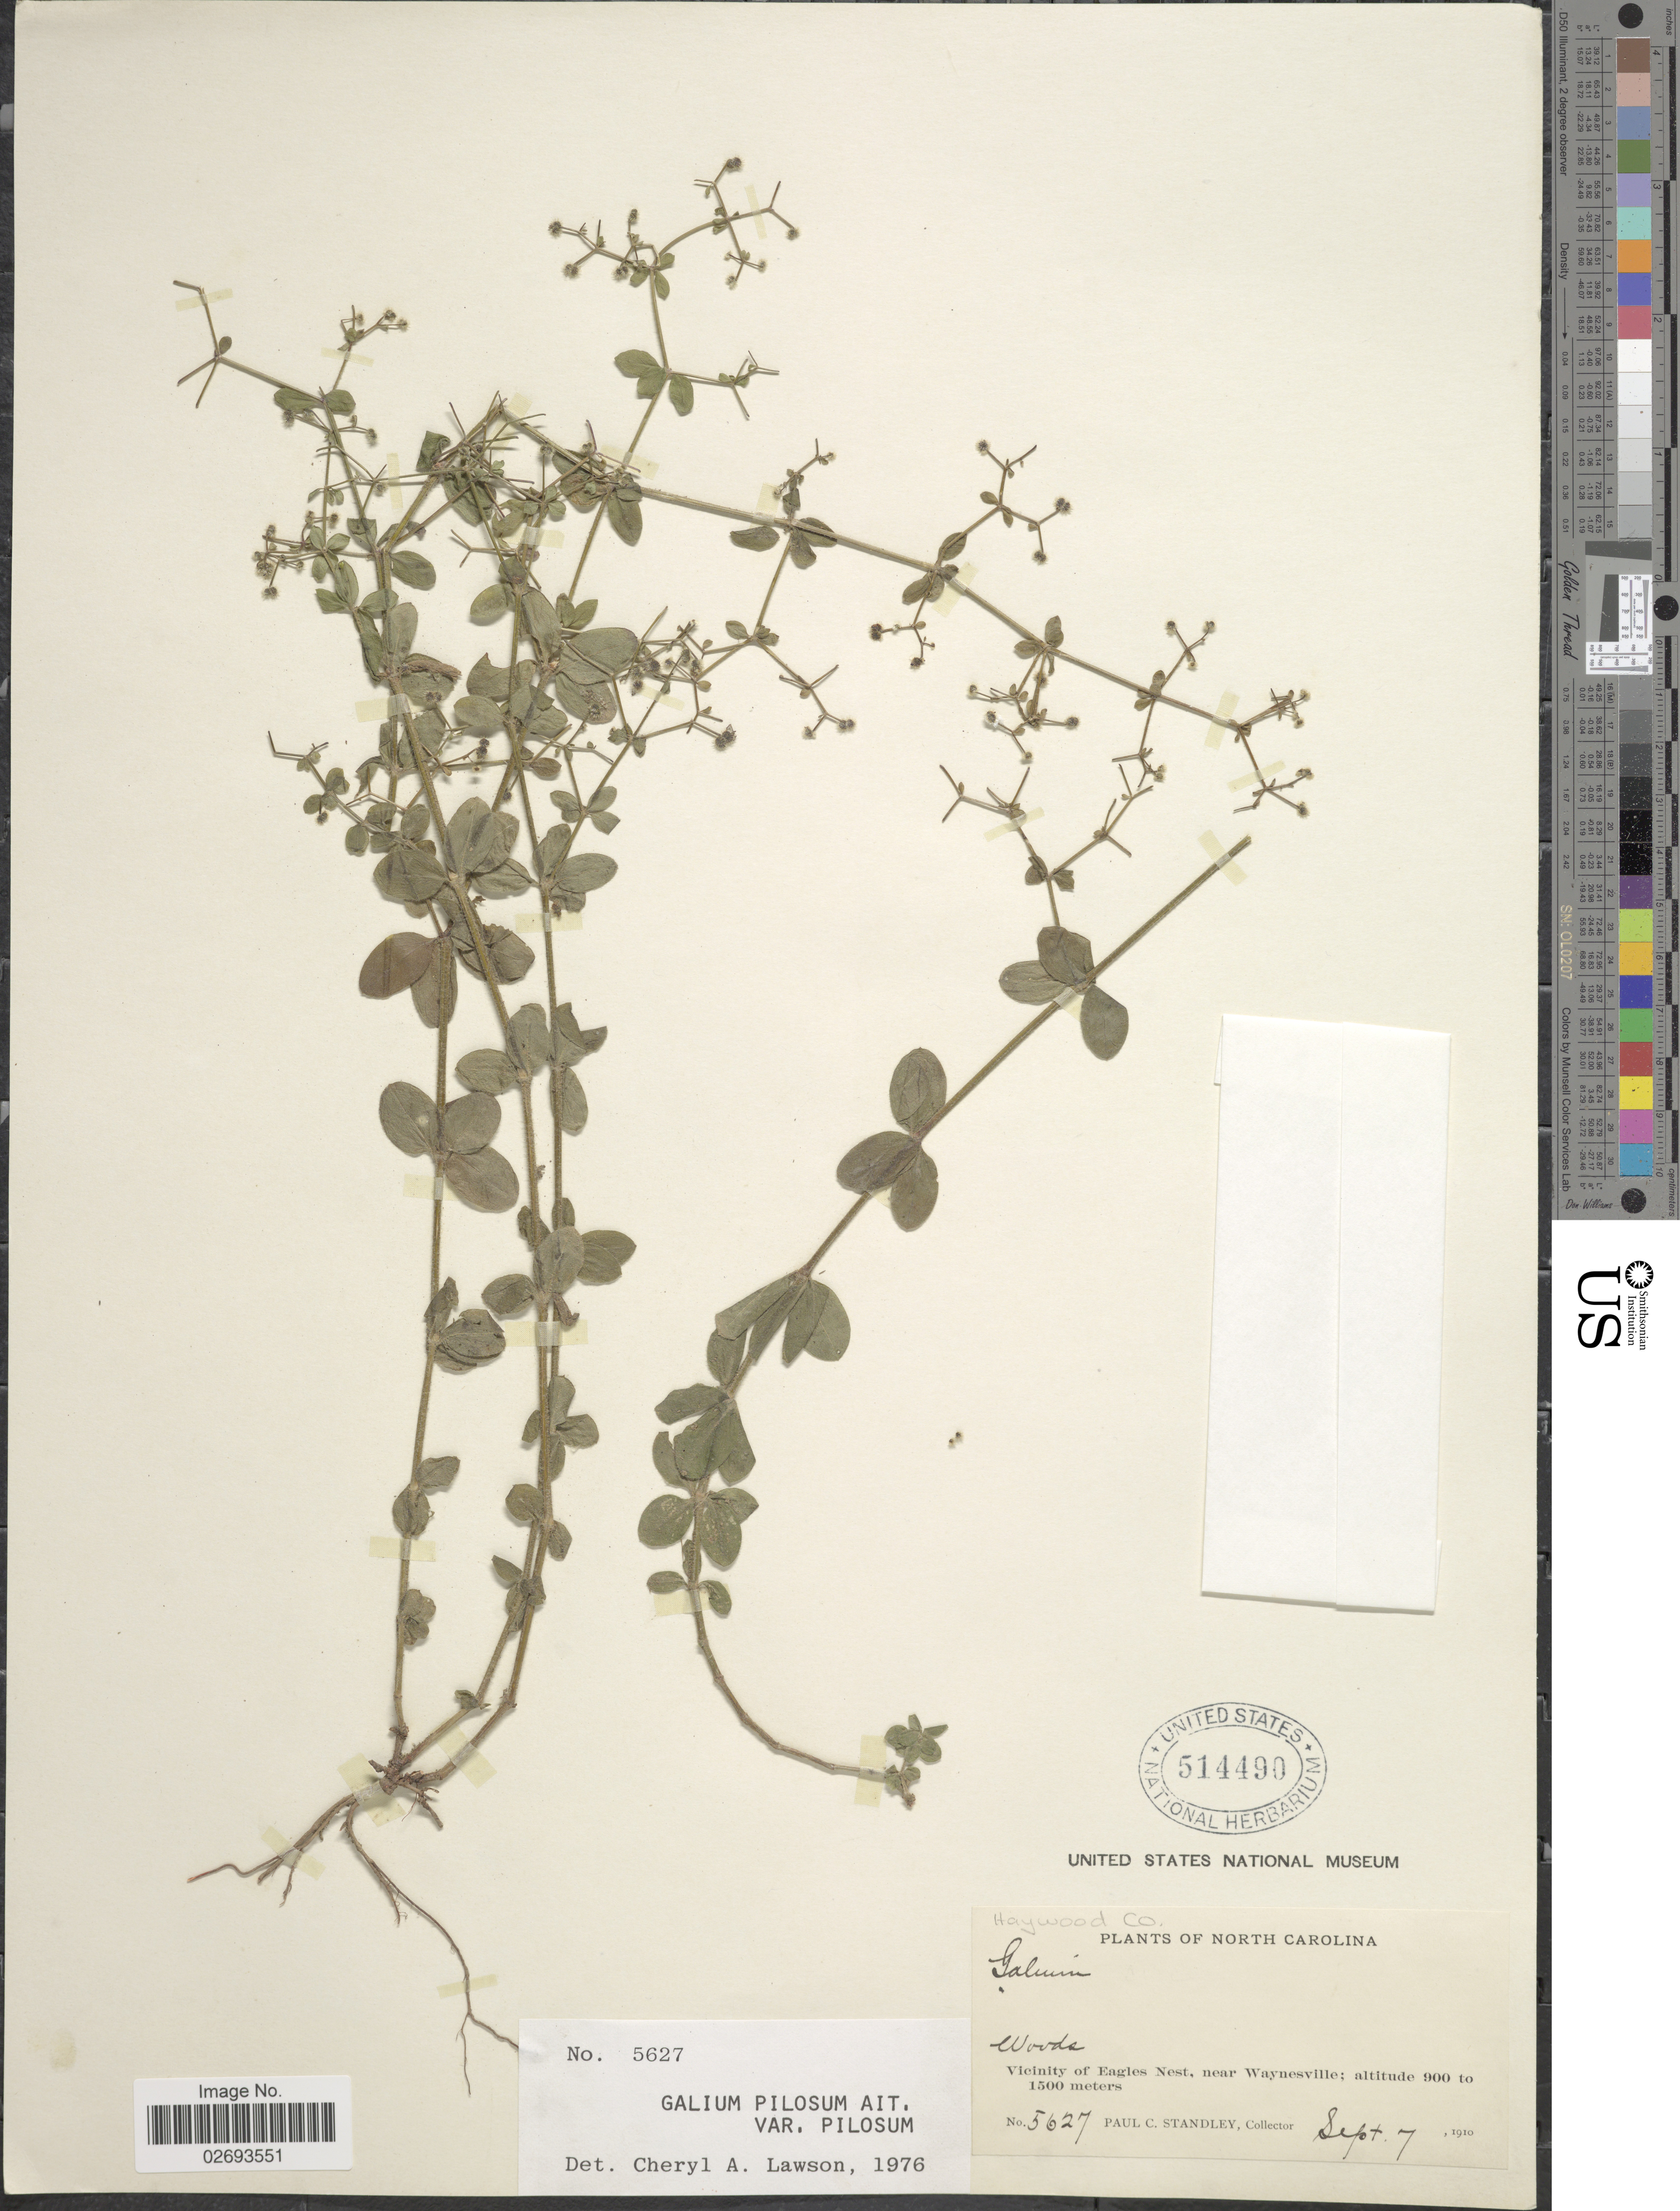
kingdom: Plantae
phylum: Tracheophyta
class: Magnoliopsida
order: Gentianales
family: Rubiaceae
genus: Galium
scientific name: Galium pilosum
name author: Aiton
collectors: P. C. Standley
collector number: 5627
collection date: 1910-09-07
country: United States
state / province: North Carolina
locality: Haywood Co., Vicinity of Eagles Nest, near Waynesville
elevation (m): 900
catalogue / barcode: US 514490